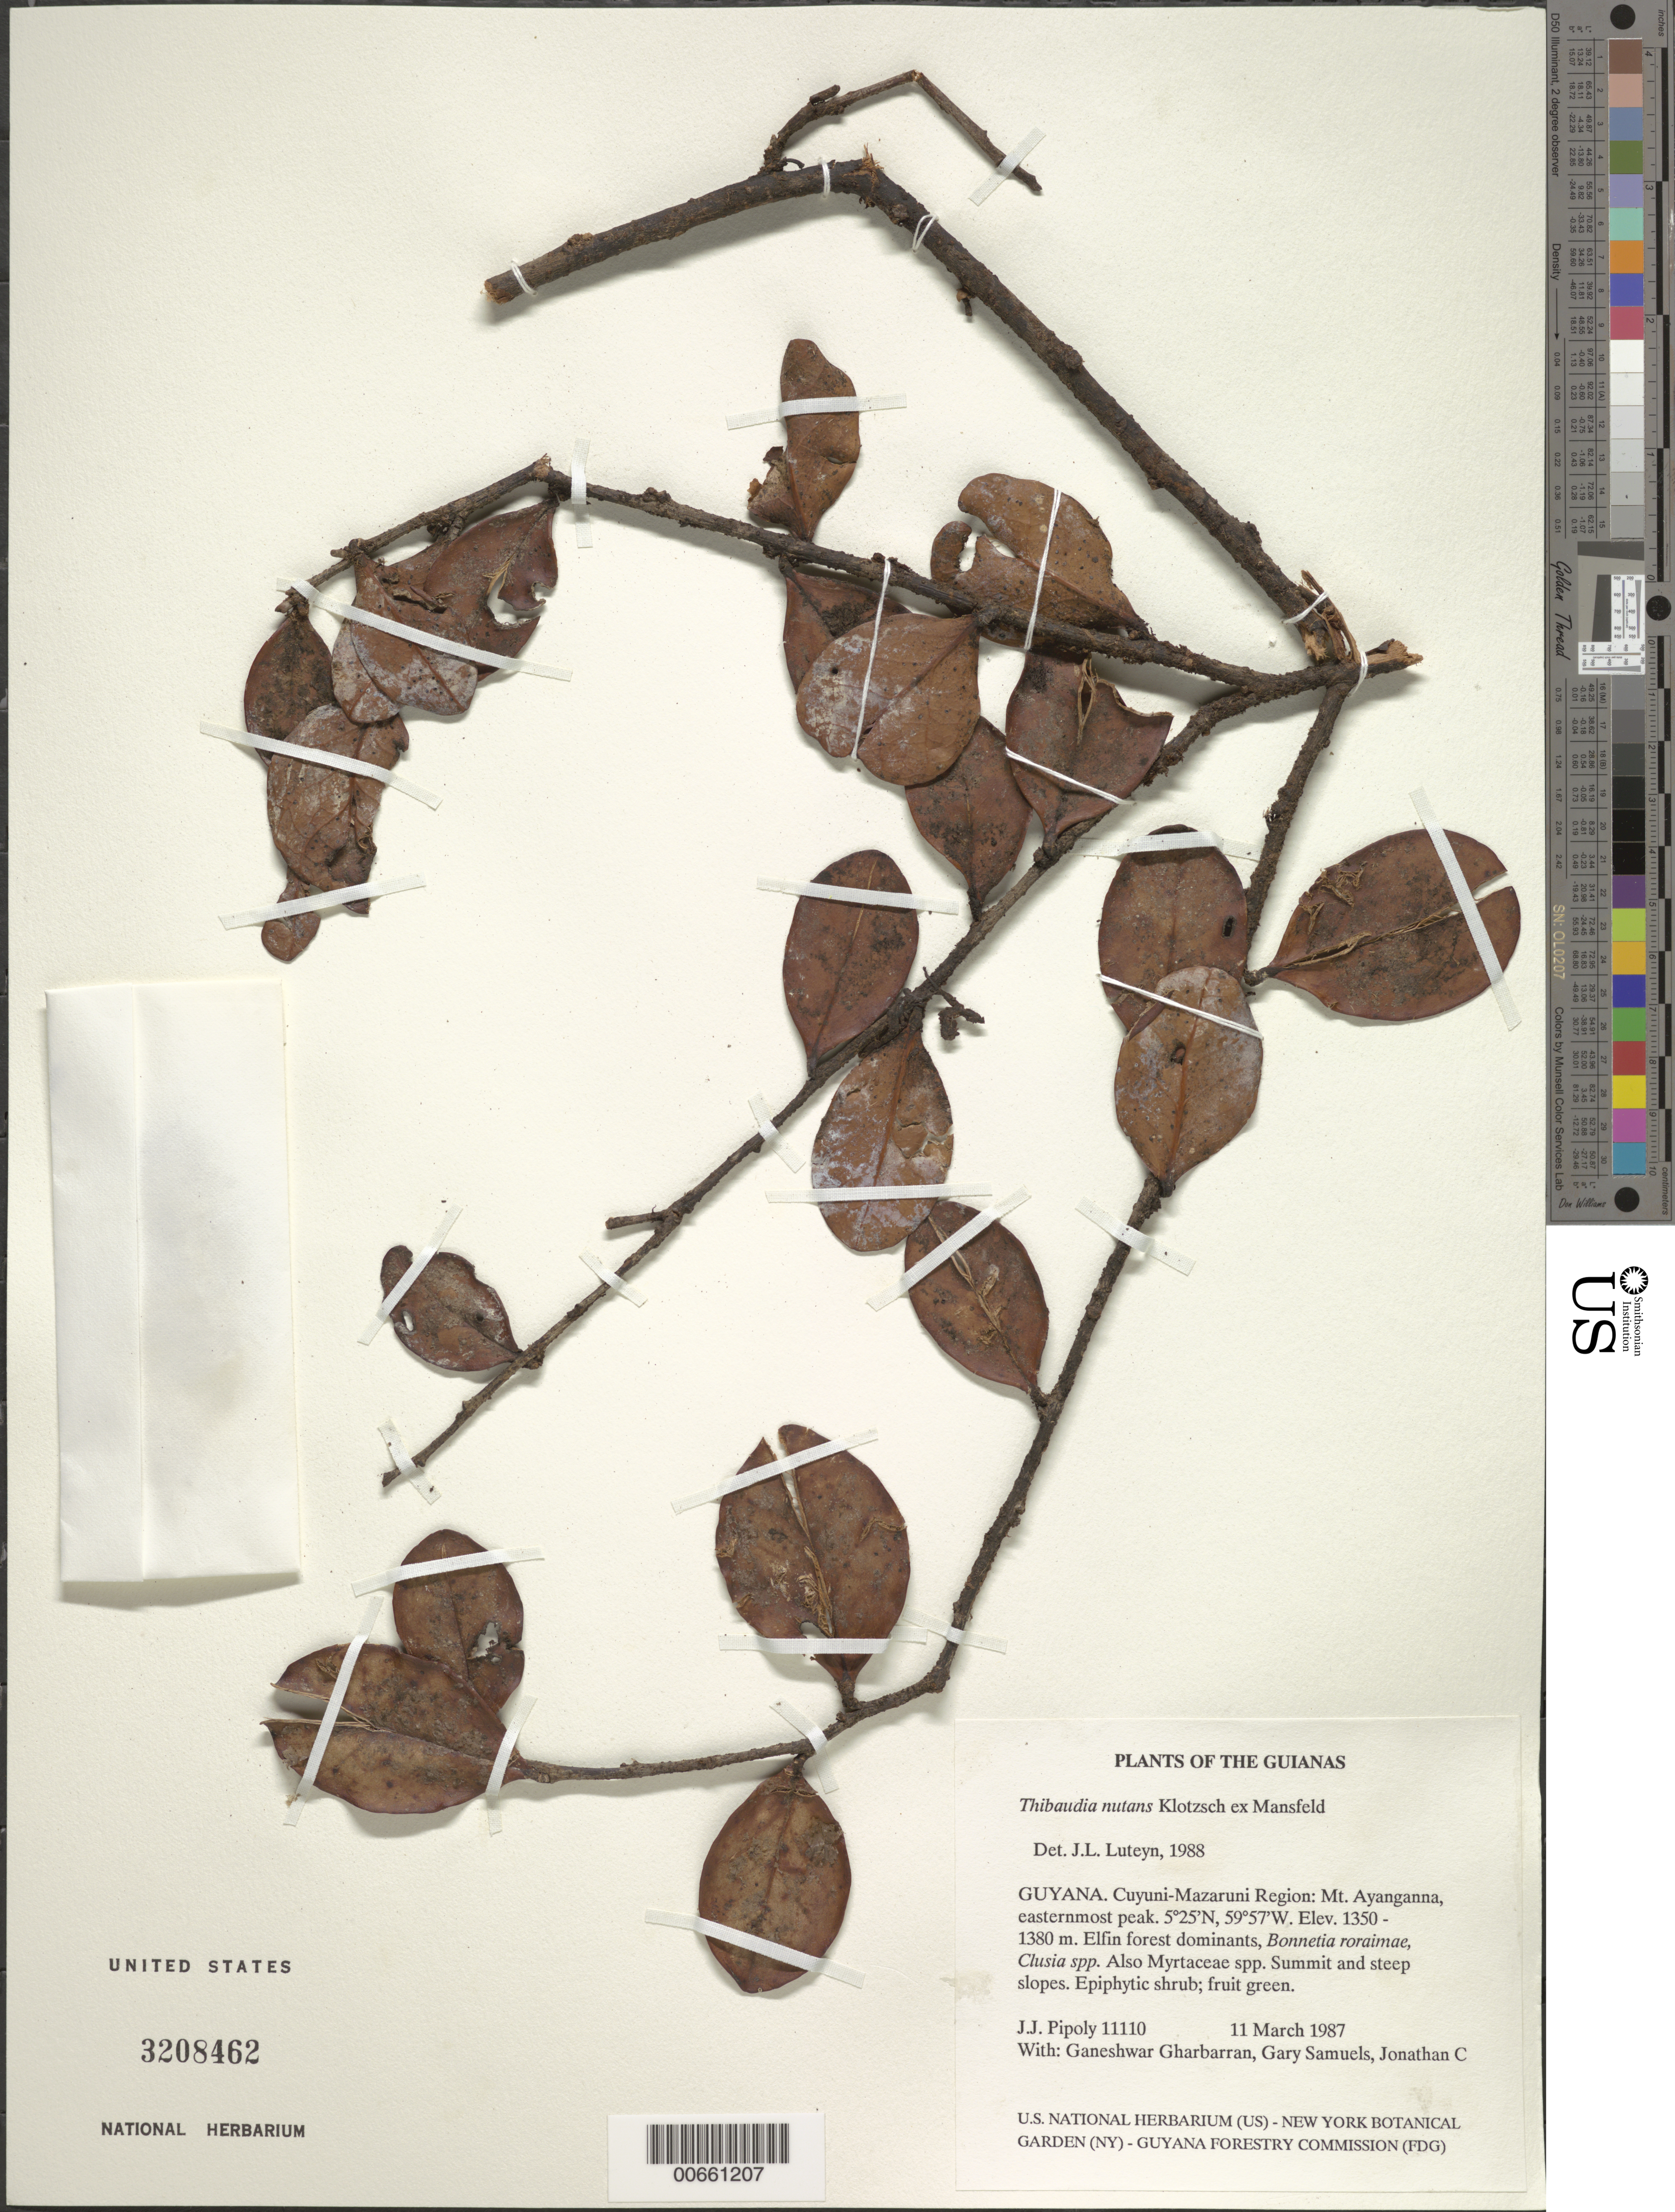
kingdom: Plantae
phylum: Tracheophyta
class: Magnoliopsida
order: Ericales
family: Ericaceae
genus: Thibaudia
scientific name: Thibaudia nutans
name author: Klotzsch ex Mansf.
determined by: Luteyn, J. L.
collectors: J. J. Pipoly, G. Gharbarran, G. Samuels & J. Chin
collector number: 11110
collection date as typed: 11 March 1987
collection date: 1987-03-11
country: Guyana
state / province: Cuyuni-Mazaruni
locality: Mt. Ayanganna, easternmost peak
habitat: Summit and steep slopes. Elfin forest dominated by Bonnetia roraimae, Clusia spp., various Myrtaceae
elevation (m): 1350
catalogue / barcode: US 3208462